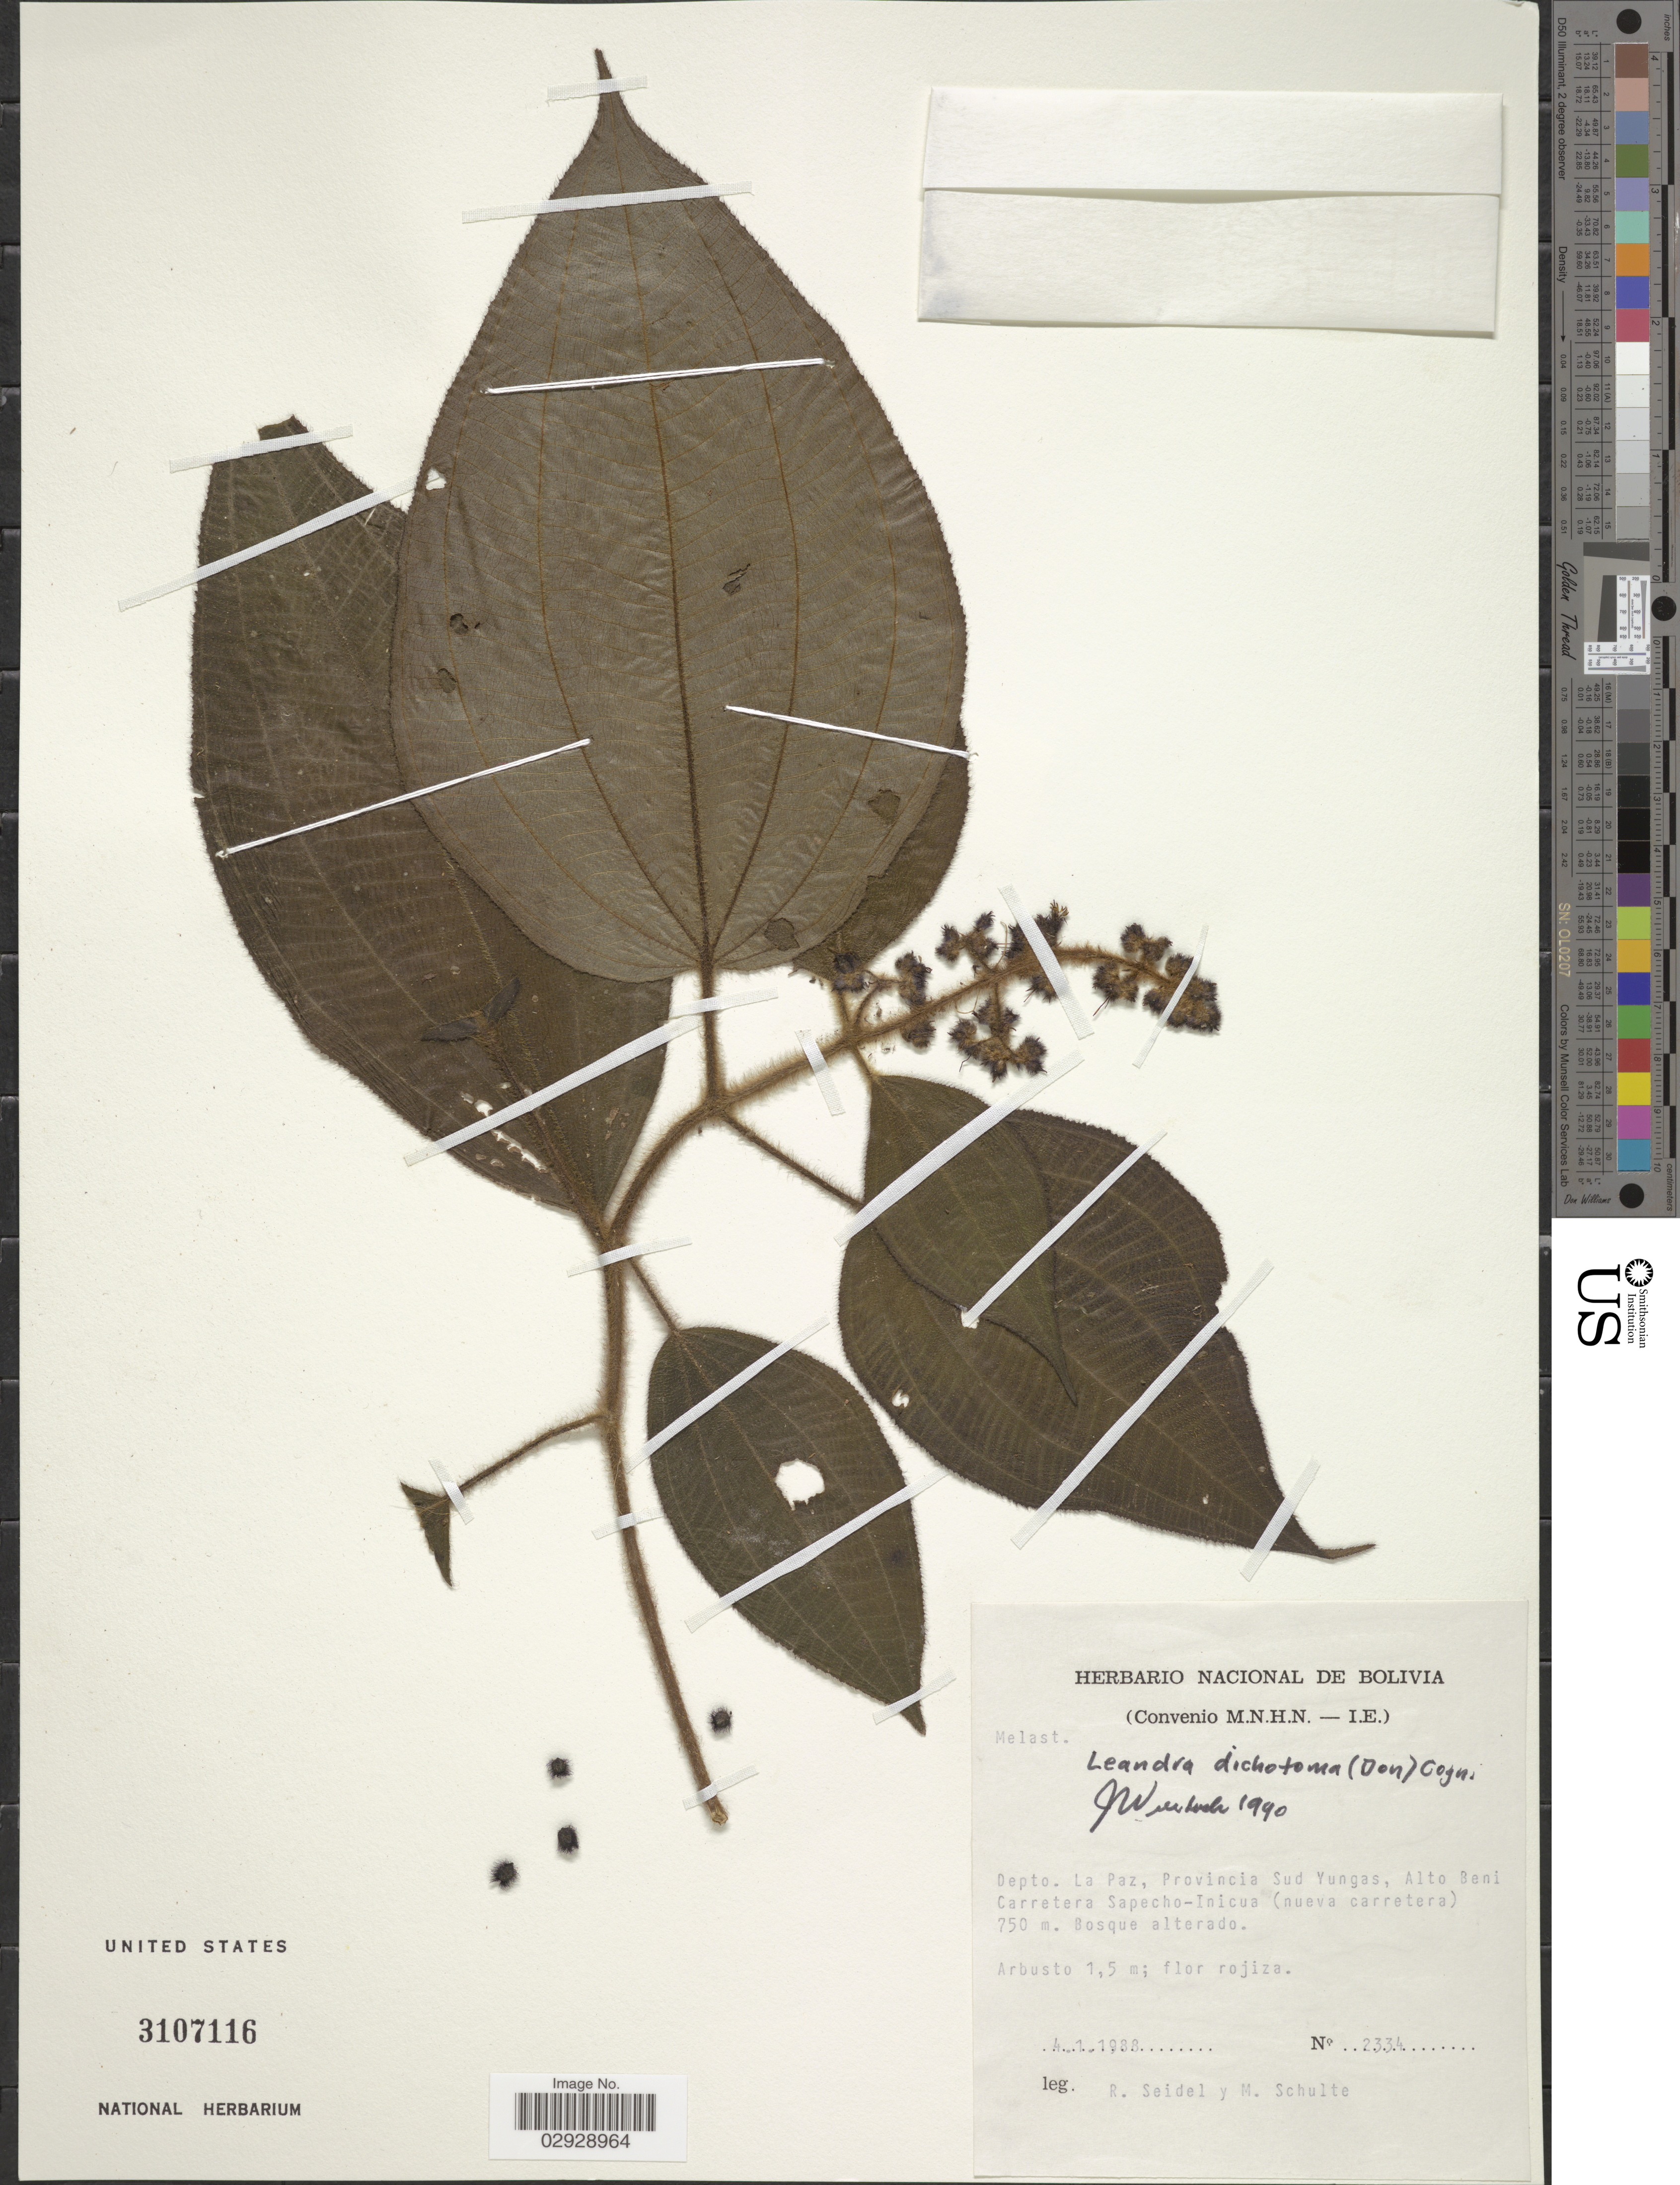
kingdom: Plantae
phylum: Tracheophyta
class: Magnoliopsida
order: Myrtales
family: Melastomataceae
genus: Leandra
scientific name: Leandra dichotoma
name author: (D. Don) Cogn.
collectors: R. Seidel & M. Schulte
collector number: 2334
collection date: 1988-01-04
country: Bolivia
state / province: La Paz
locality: Depto. La PAZ, Provincia Sud Yungas, Alto Beni. Carretera Sapecho-Inicua (nueva carretera).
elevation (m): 750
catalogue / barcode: US 3107116